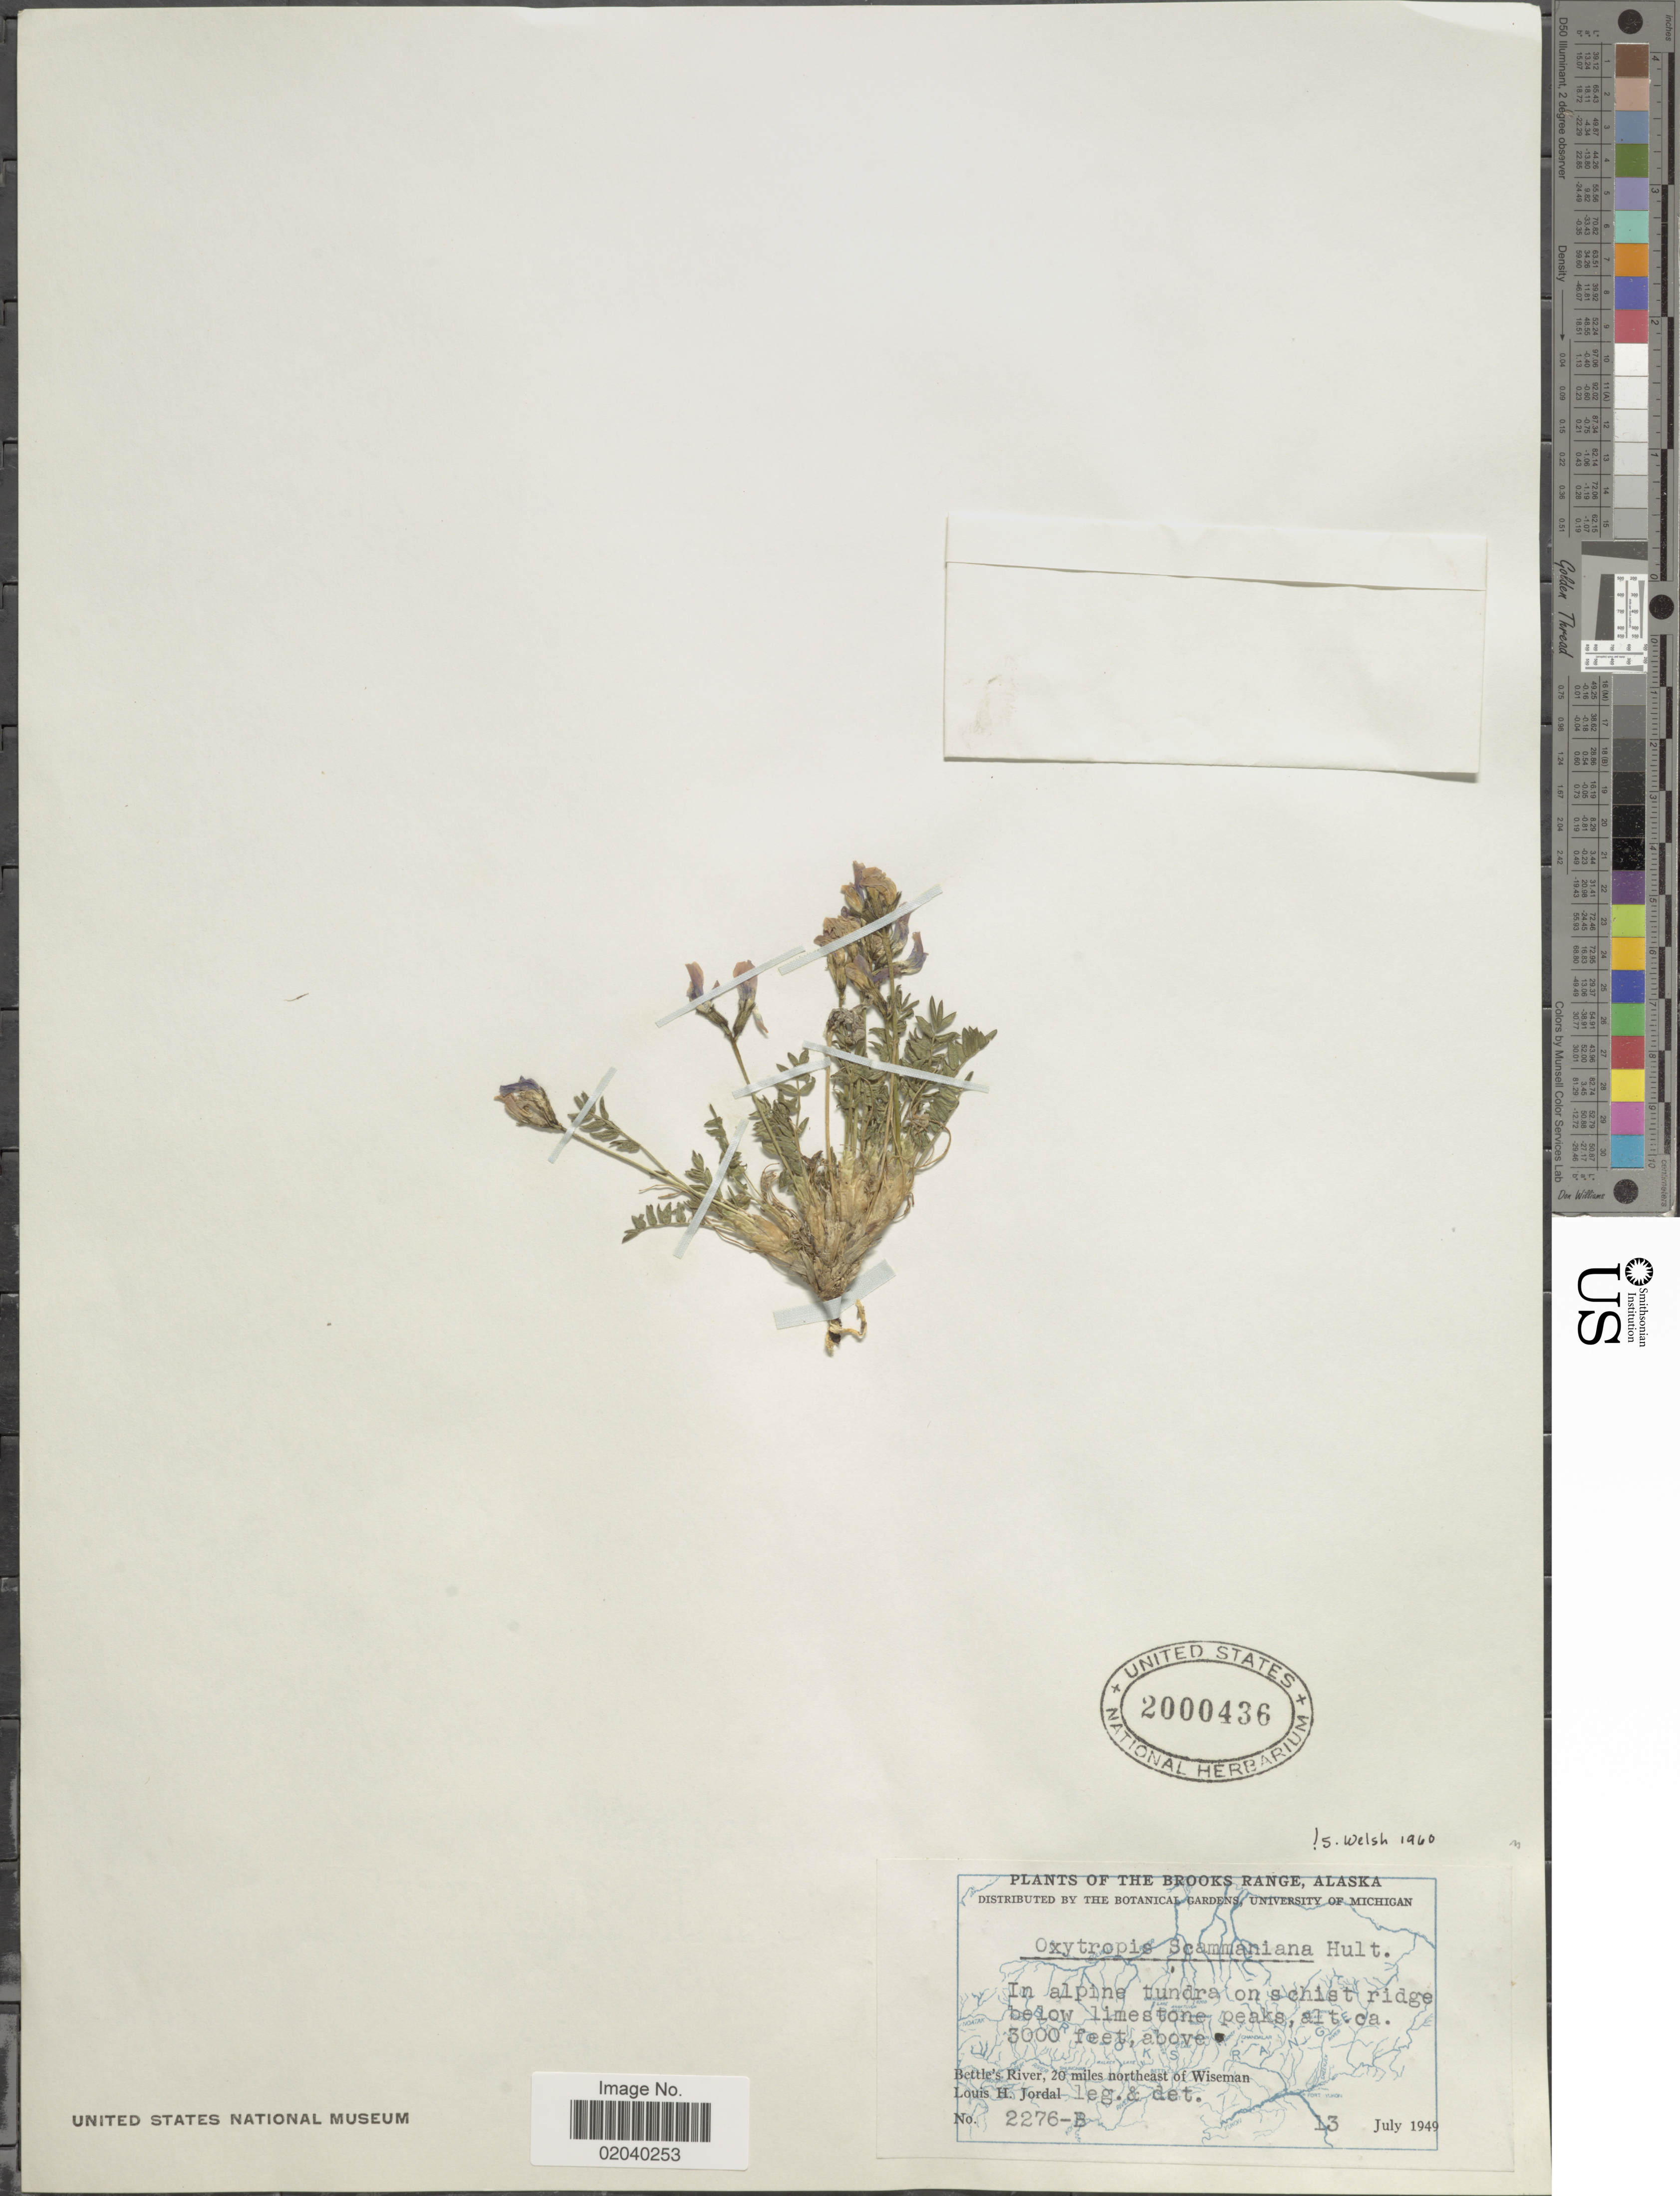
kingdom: Plantae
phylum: Tracheophyta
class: Magnoliopsida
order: Fabales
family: Fabaceae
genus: Oxytropis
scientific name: Oxytropis scammaniana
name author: Hultén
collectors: L. Jordal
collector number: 2276-B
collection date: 1949-07-13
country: United States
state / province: Alaska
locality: The Brooks Range, In alpine tundra on schist ridge below limestone peaks, Bettle's River, 20 miles northeast of Wiseman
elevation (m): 914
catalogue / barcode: US 2000436